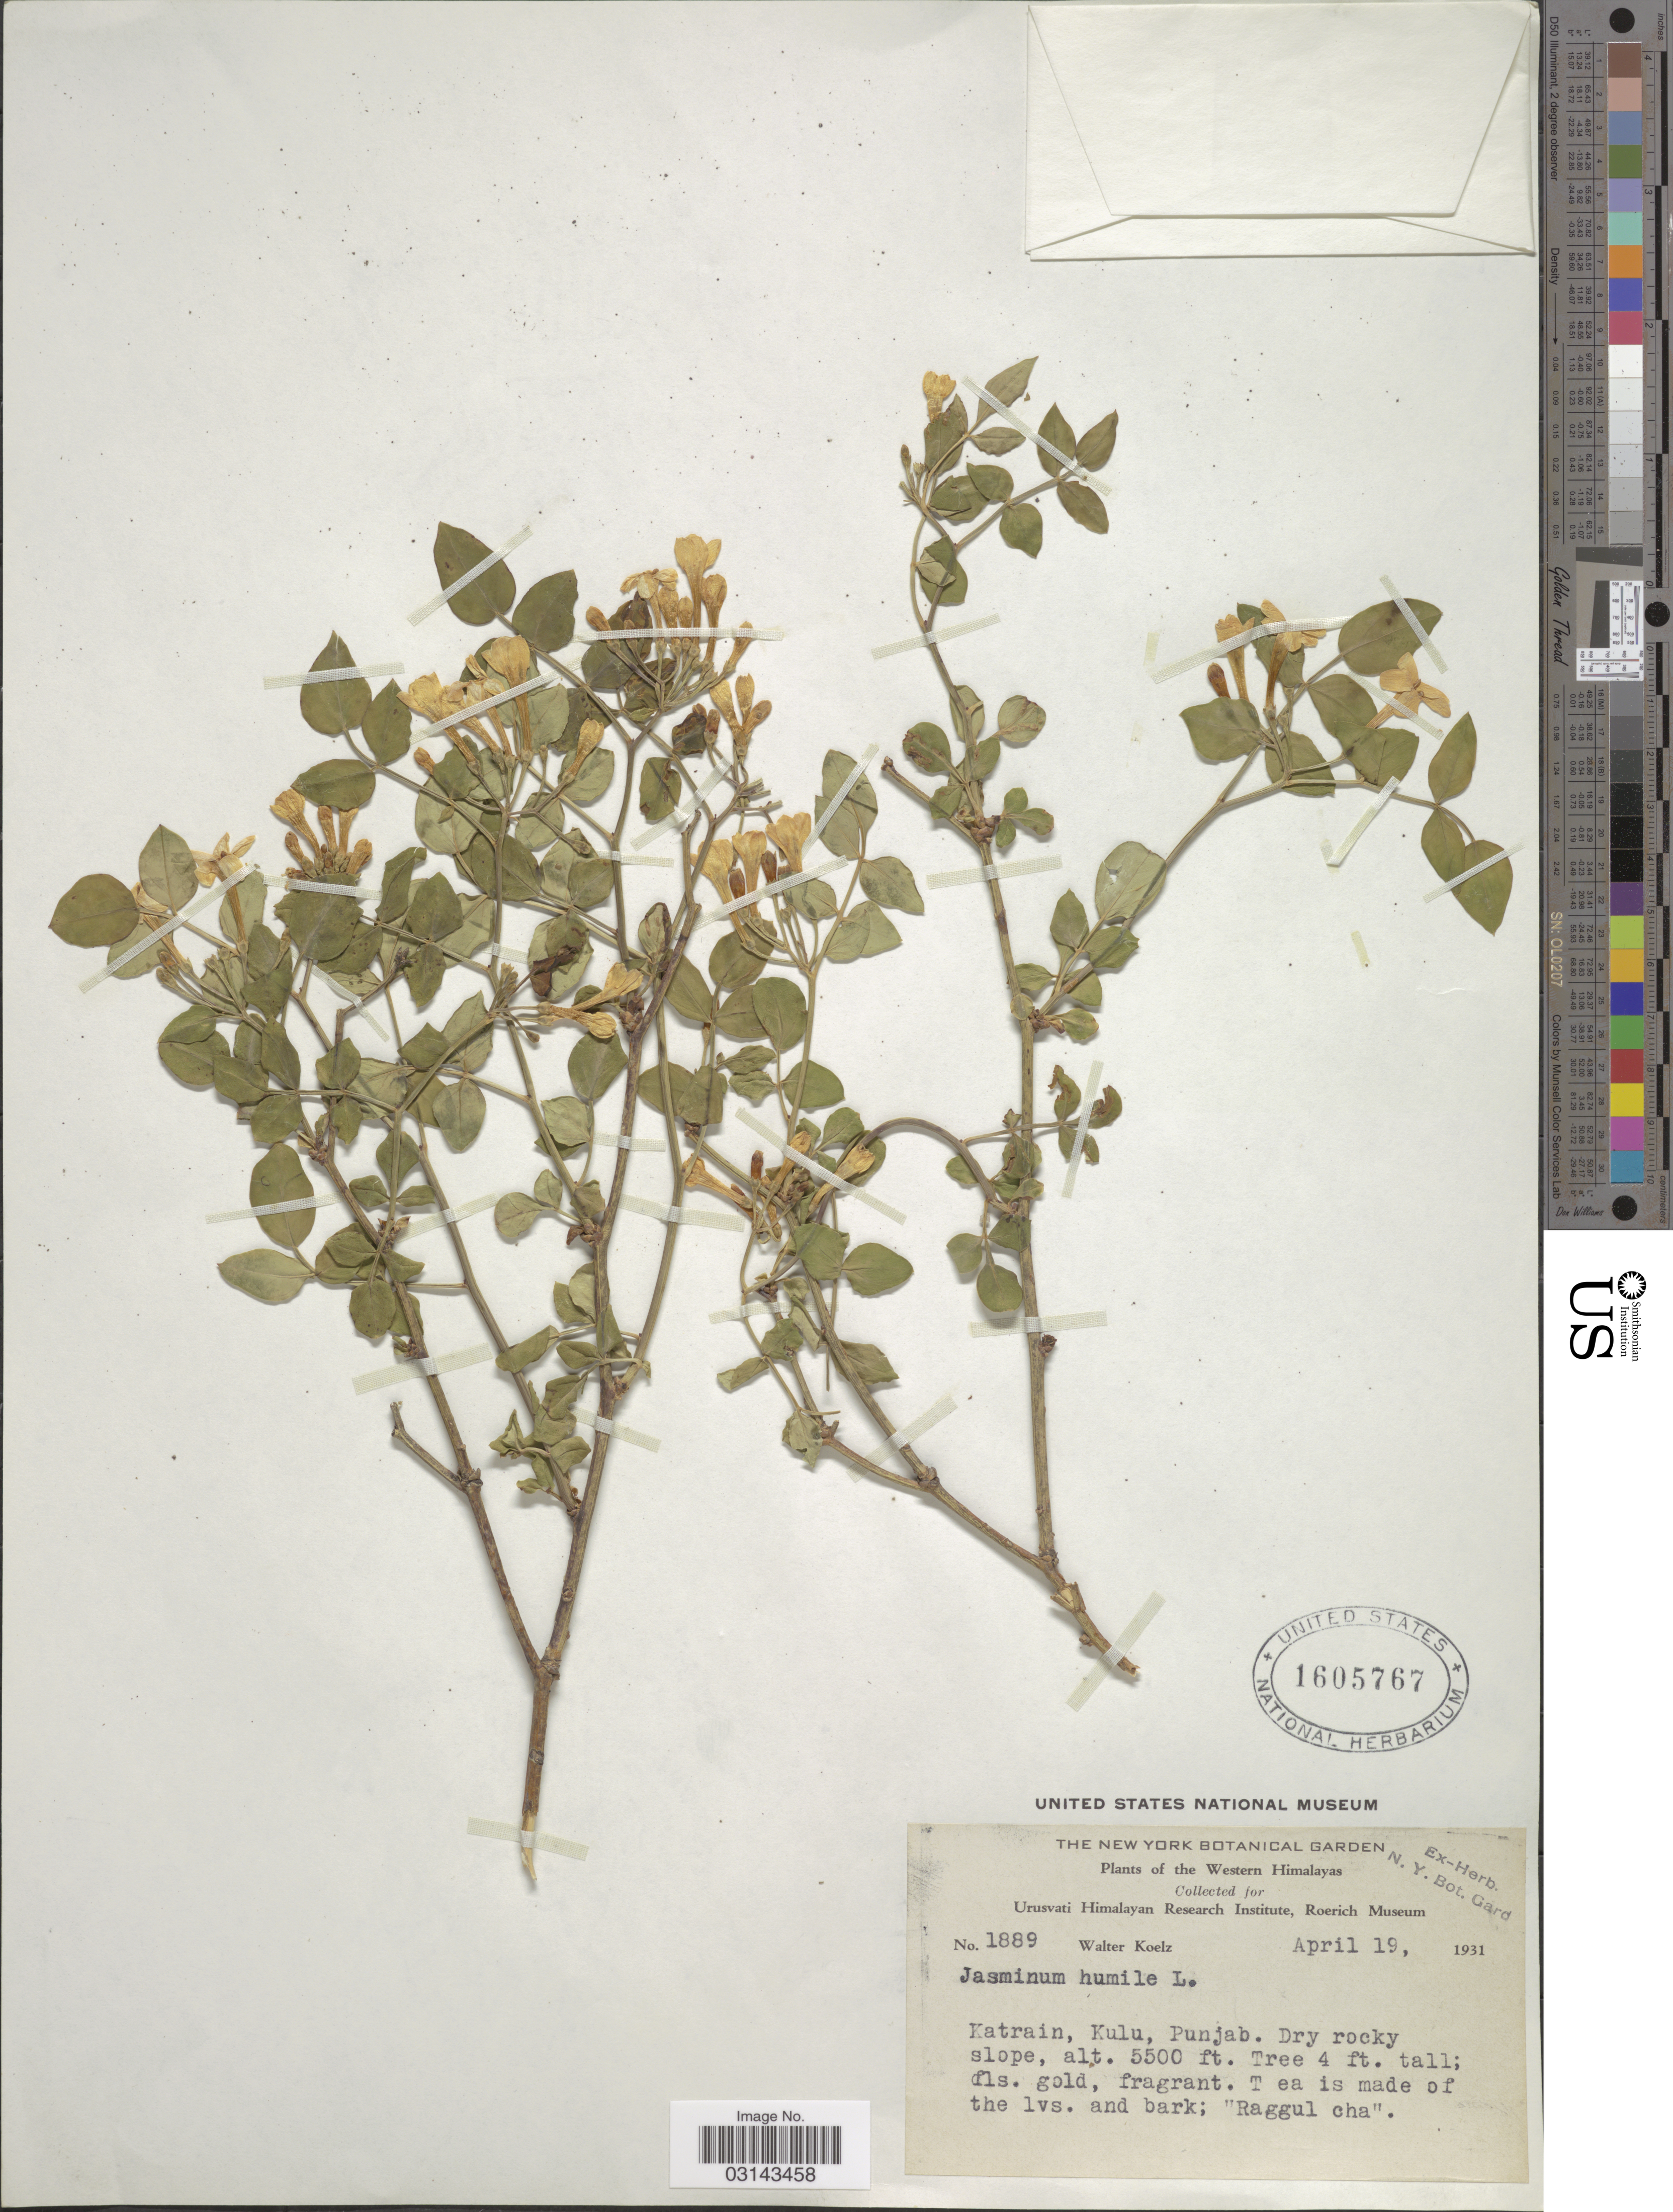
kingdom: Plantae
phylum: Tracheophyta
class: Magnoliopsida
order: Lamiales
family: Oleaceae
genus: Jasminum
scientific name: Jasminum humile var. humile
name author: L.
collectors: W. N. Koelz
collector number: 1889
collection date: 1931-04-19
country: India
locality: Western Himalayas. Katrain, Kulu.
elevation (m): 1676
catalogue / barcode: US 1605767